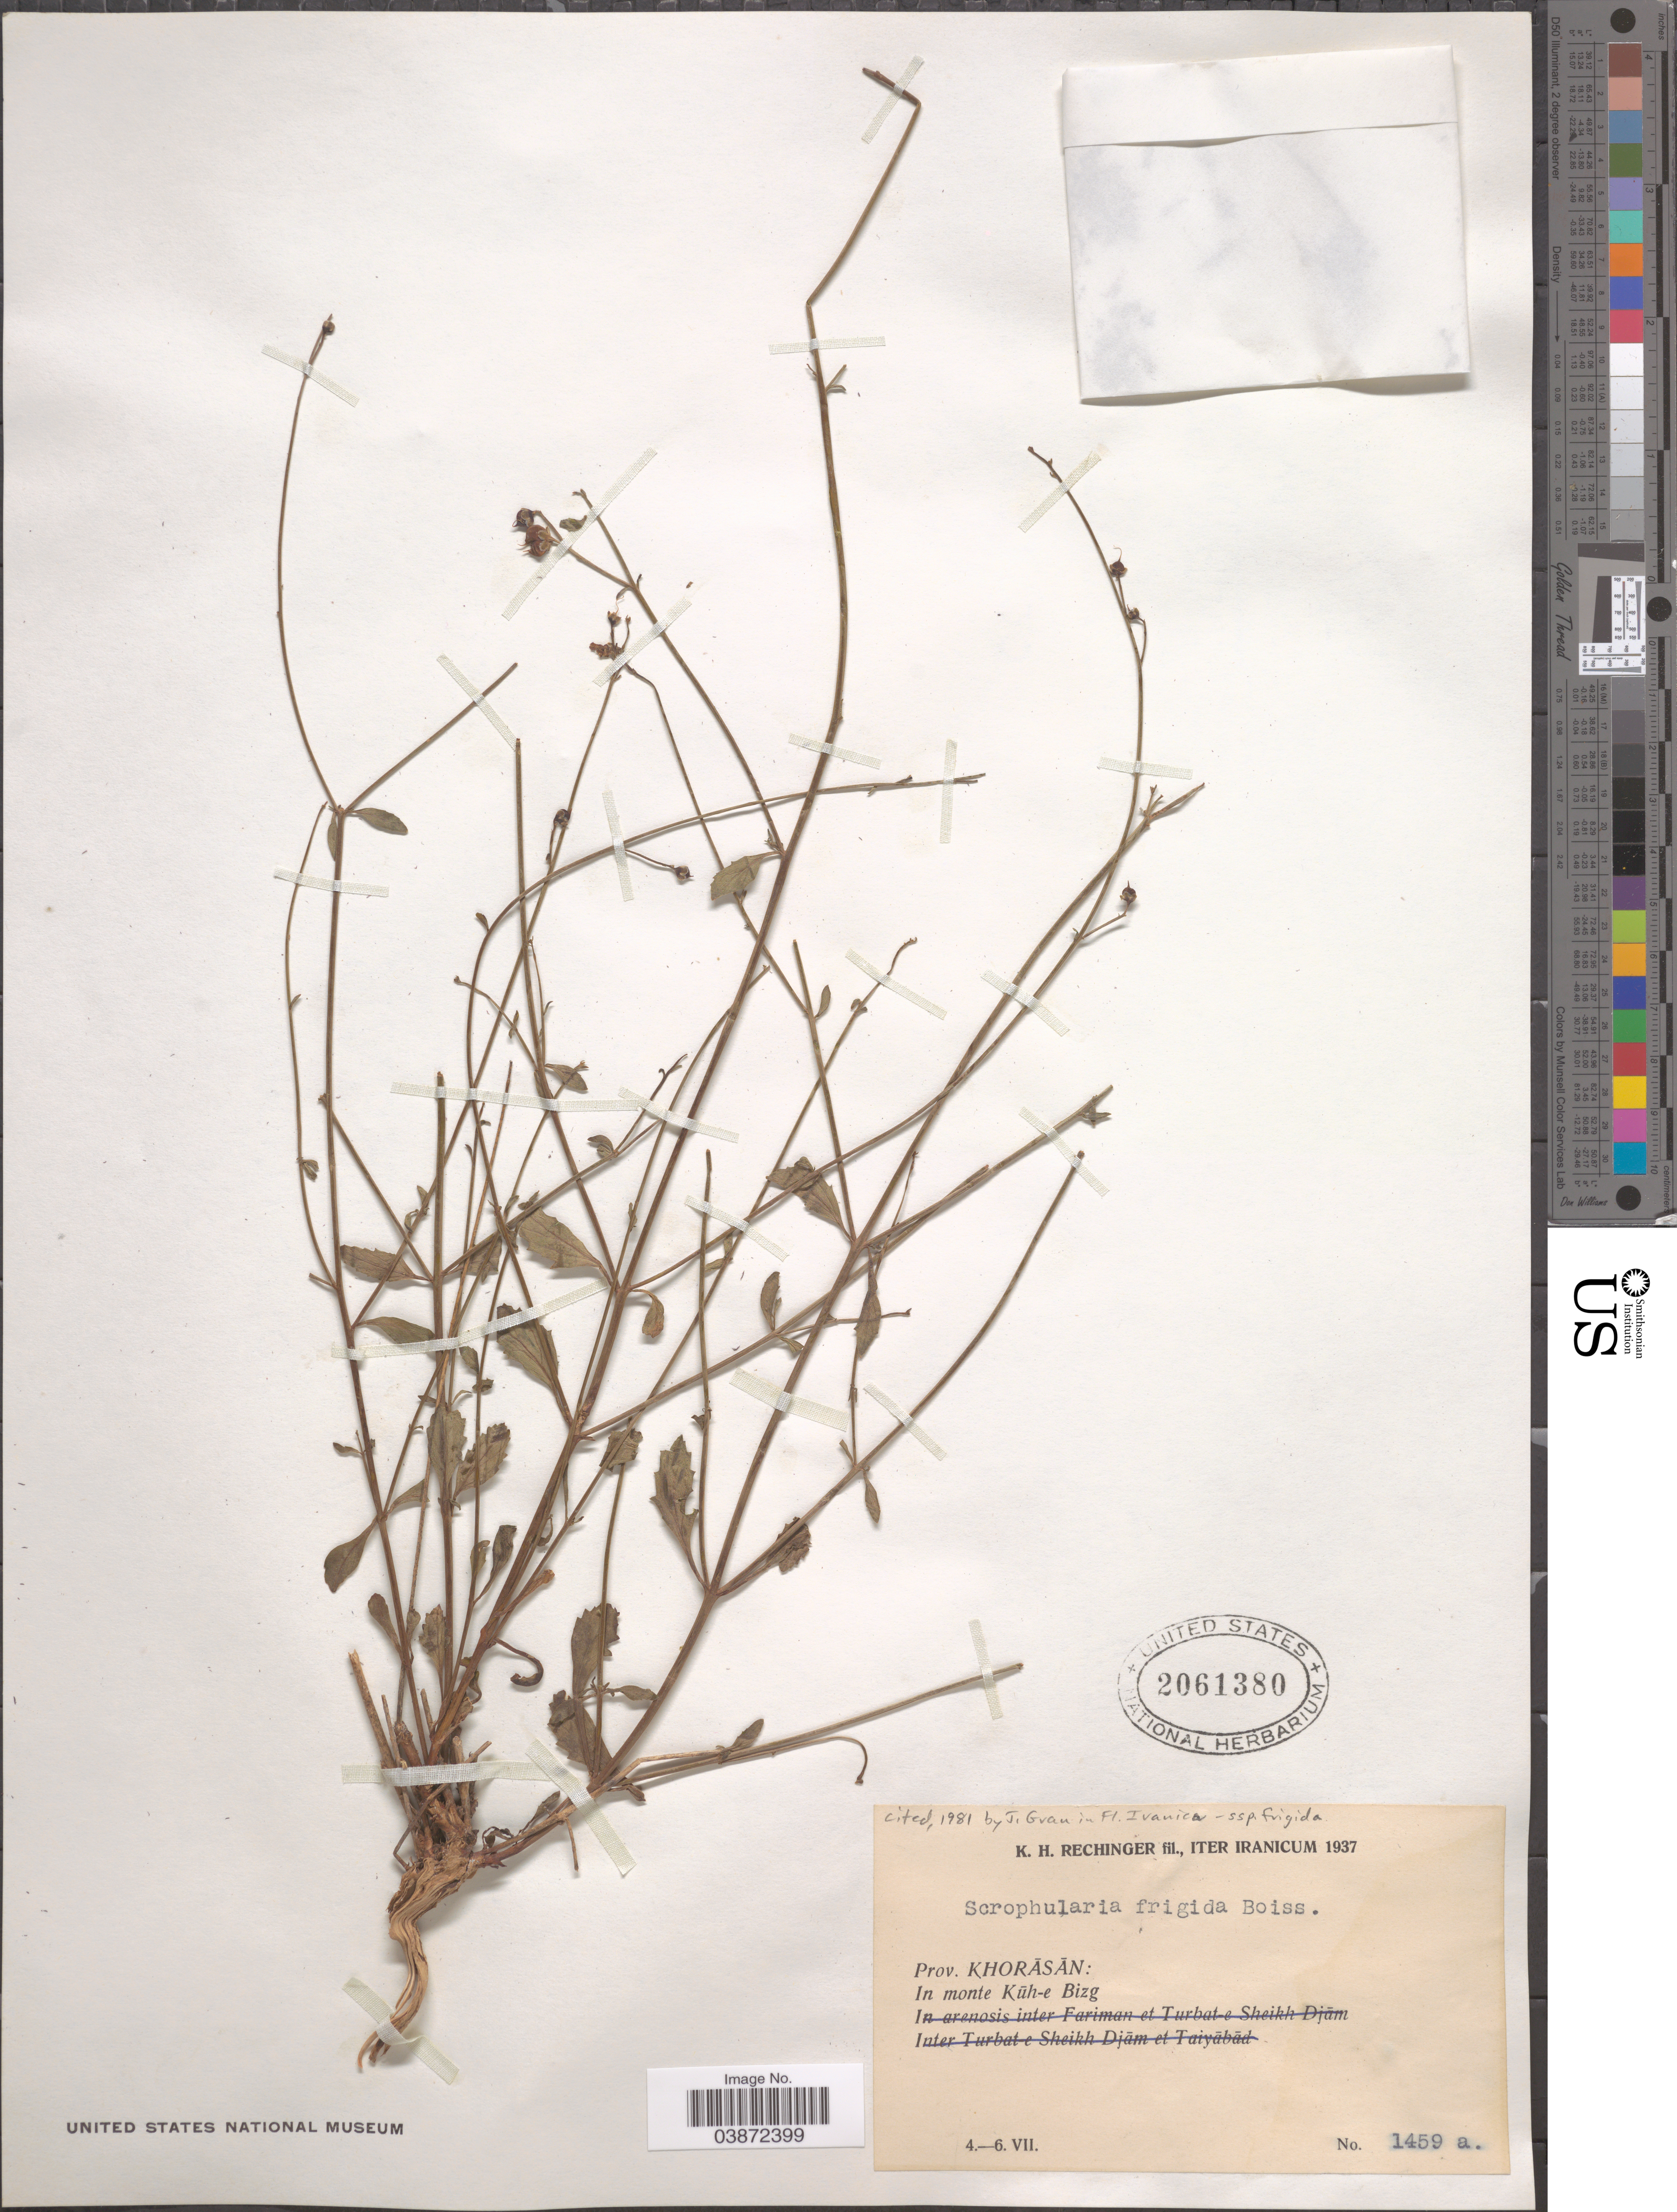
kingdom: Plantae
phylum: Tracheophyta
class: Magnoliopsida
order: Lamiales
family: Scrophulariaceae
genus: Scrophularia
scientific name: Scrophularia frigida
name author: Boiss.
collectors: K. H. Rechinger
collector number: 1459a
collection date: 1937-07-04/1937-07-06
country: Iran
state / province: Khorasan [obsolete]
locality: In monte Kūh-e Bizg.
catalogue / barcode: US 2061380